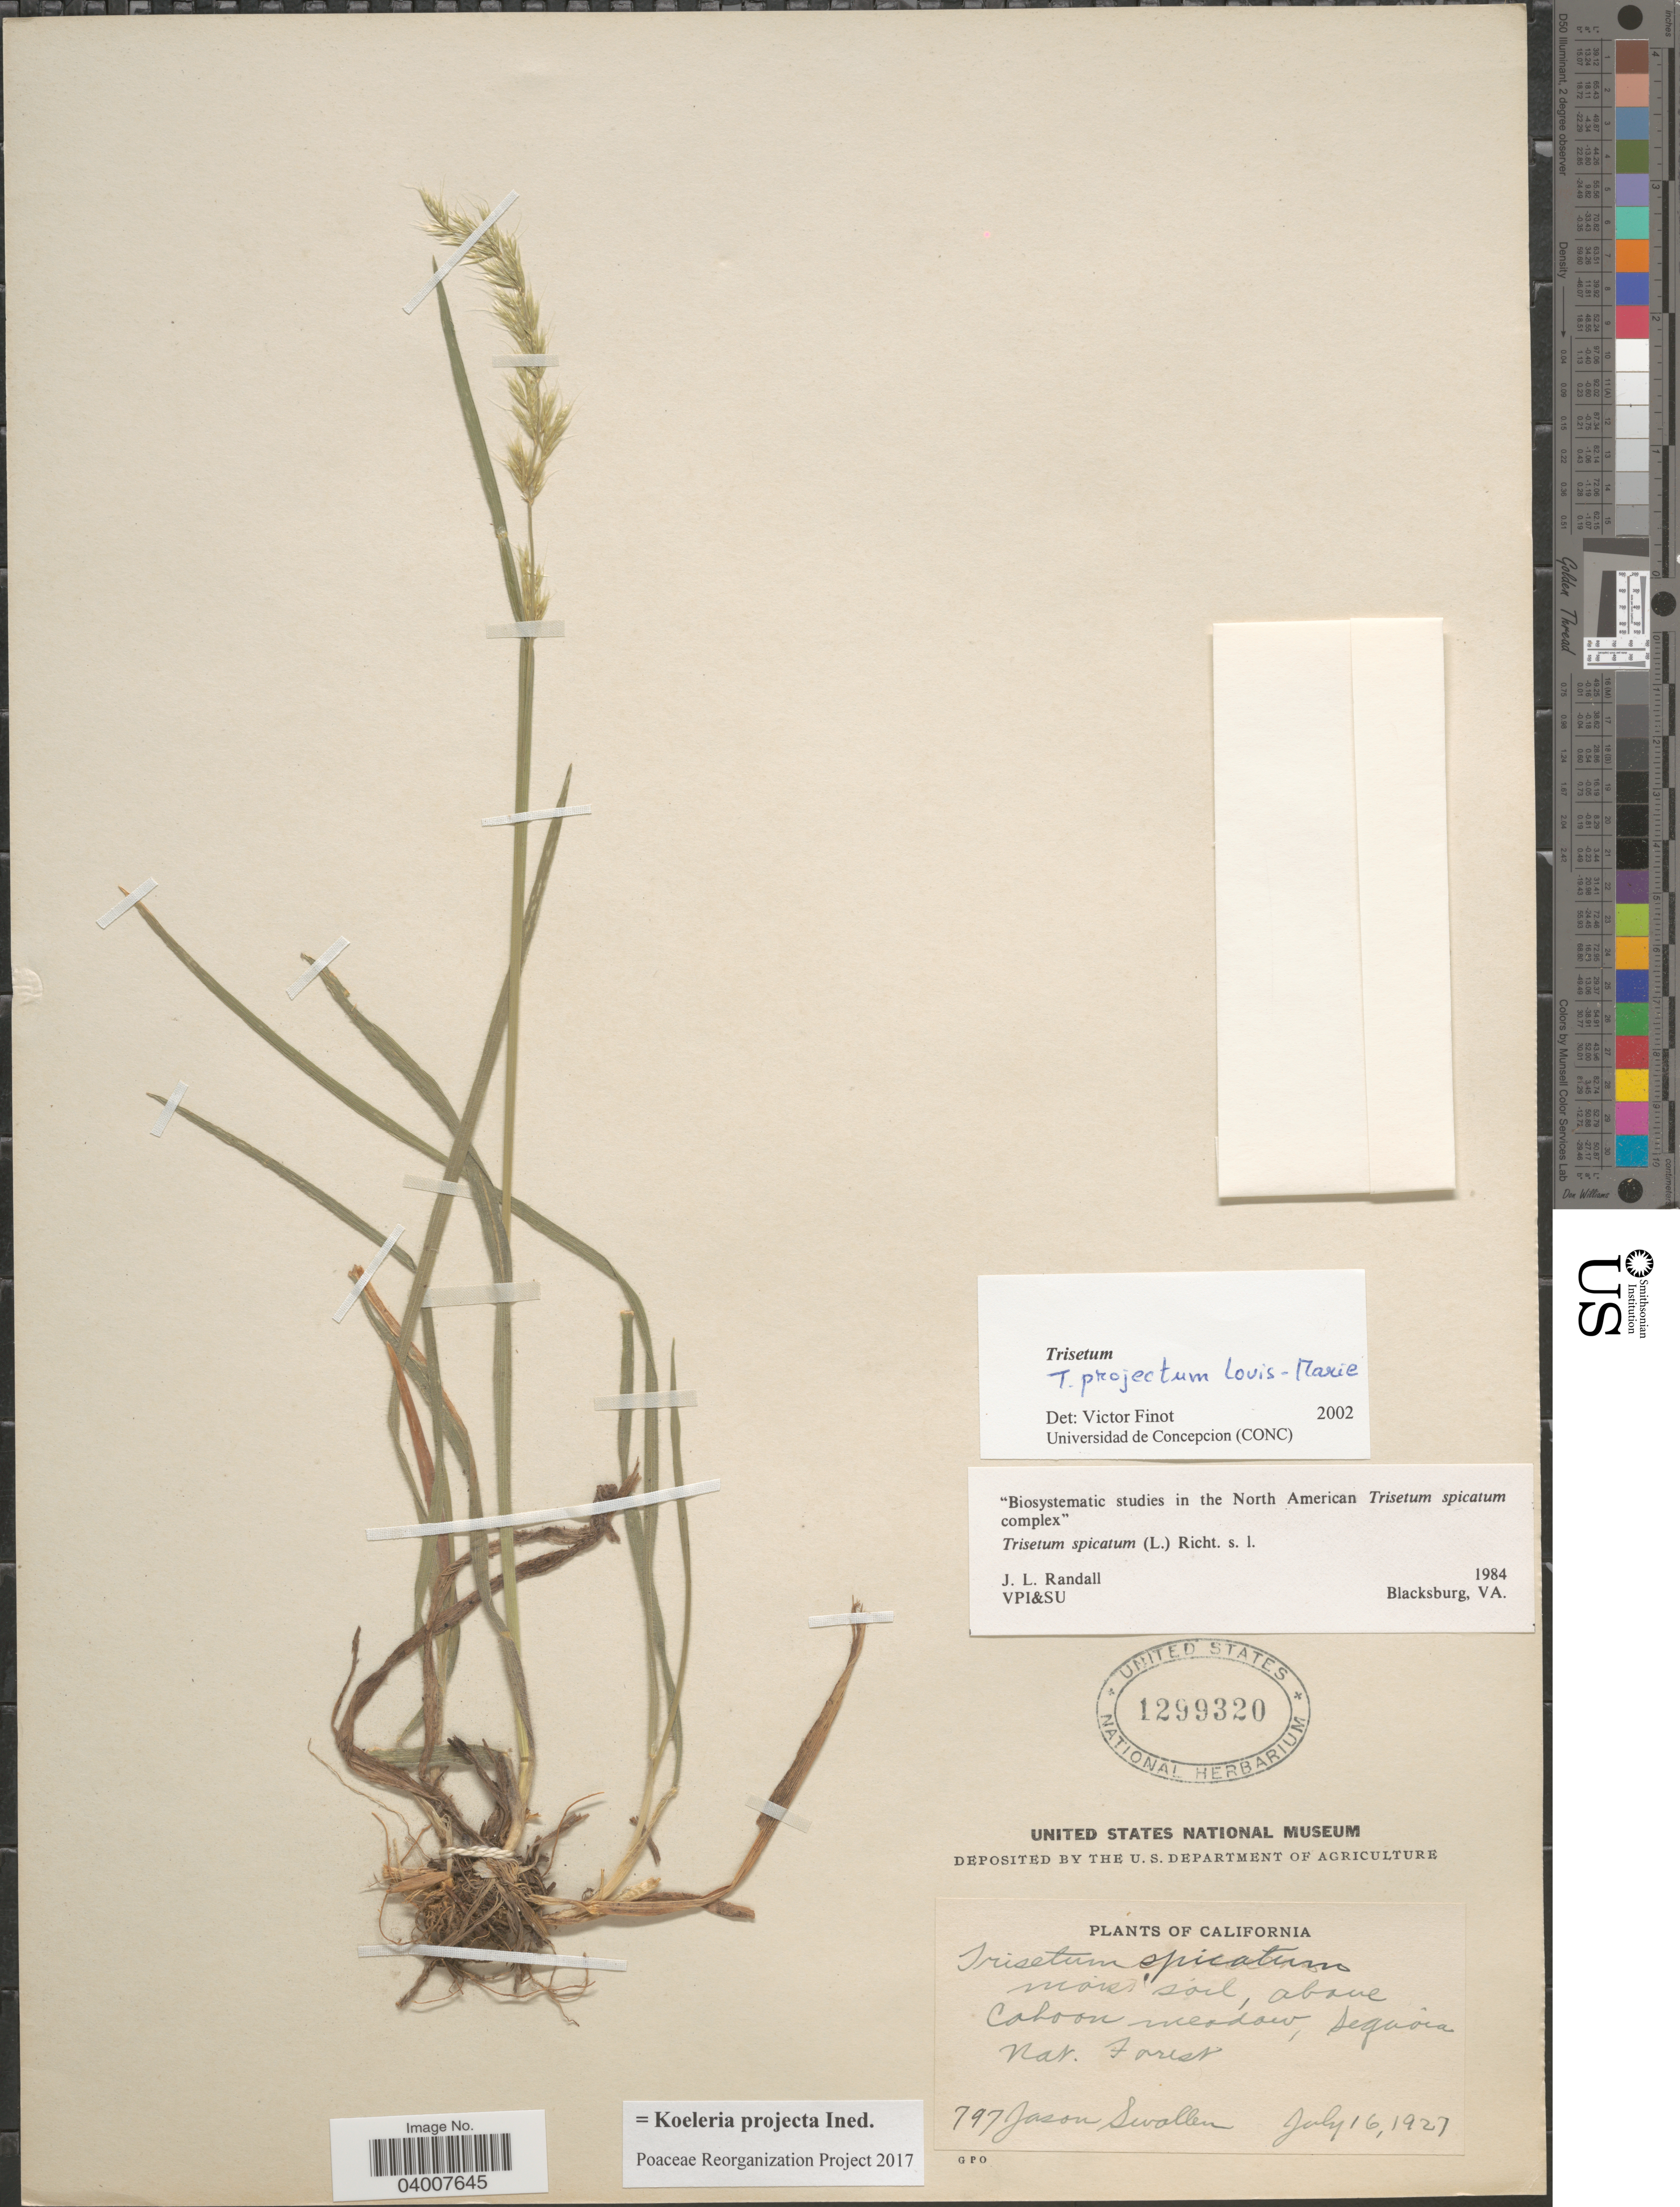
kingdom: Plantae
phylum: Tracheophyta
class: Liliopsida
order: Poales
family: Poaceae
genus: Koeleria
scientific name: Koeleria projecta ined.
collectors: J. R. Swallen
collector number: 797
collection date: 1927-07-16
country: United States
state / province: California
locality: Above Cahoon meadow, Sequoia Nat. Forest.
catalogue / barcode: US 1299320